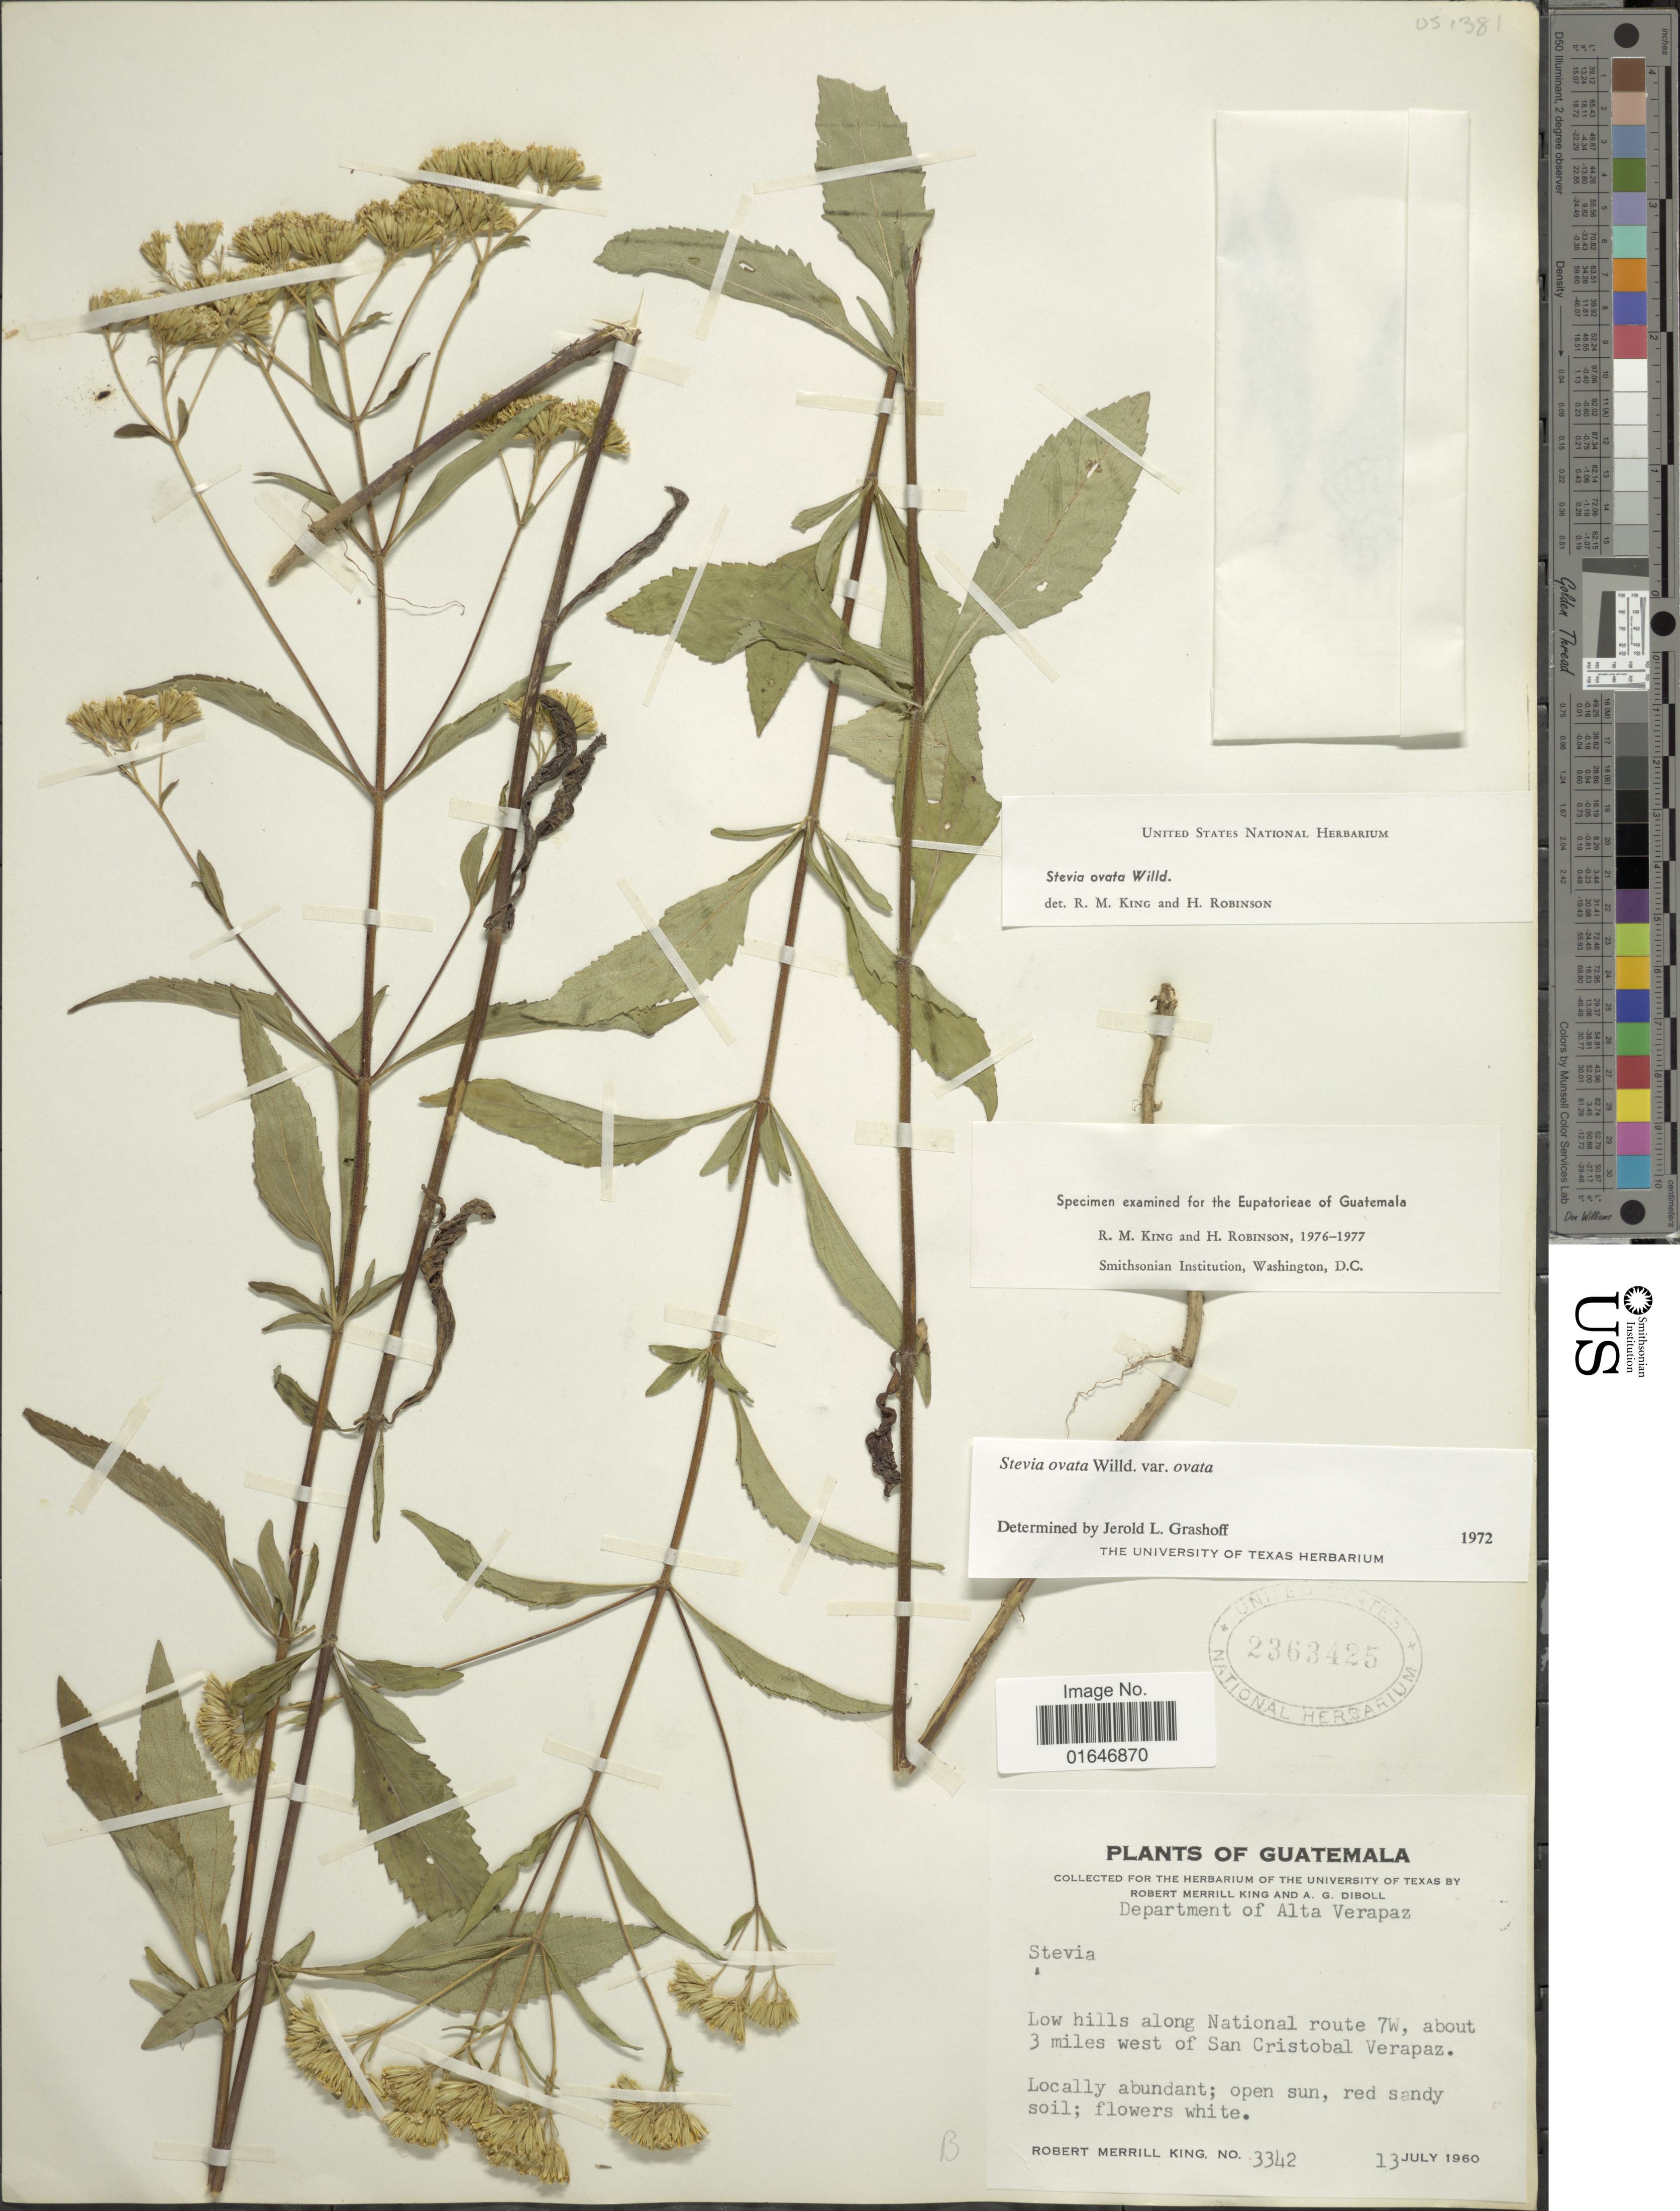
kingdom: Plantae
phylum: Tracheophyta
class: Magnoliopsida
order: Asterales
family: Asteraceae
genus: Stevia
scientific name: Stevia ovata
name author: Willd.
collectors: R. M. King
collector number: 3342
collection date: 1960-07-13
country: Guatemala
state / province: Alta Verapaz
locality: Low hills along National route 7W, about 3 miles west of San Cristobal Verapaz.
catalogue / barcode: US 2363425